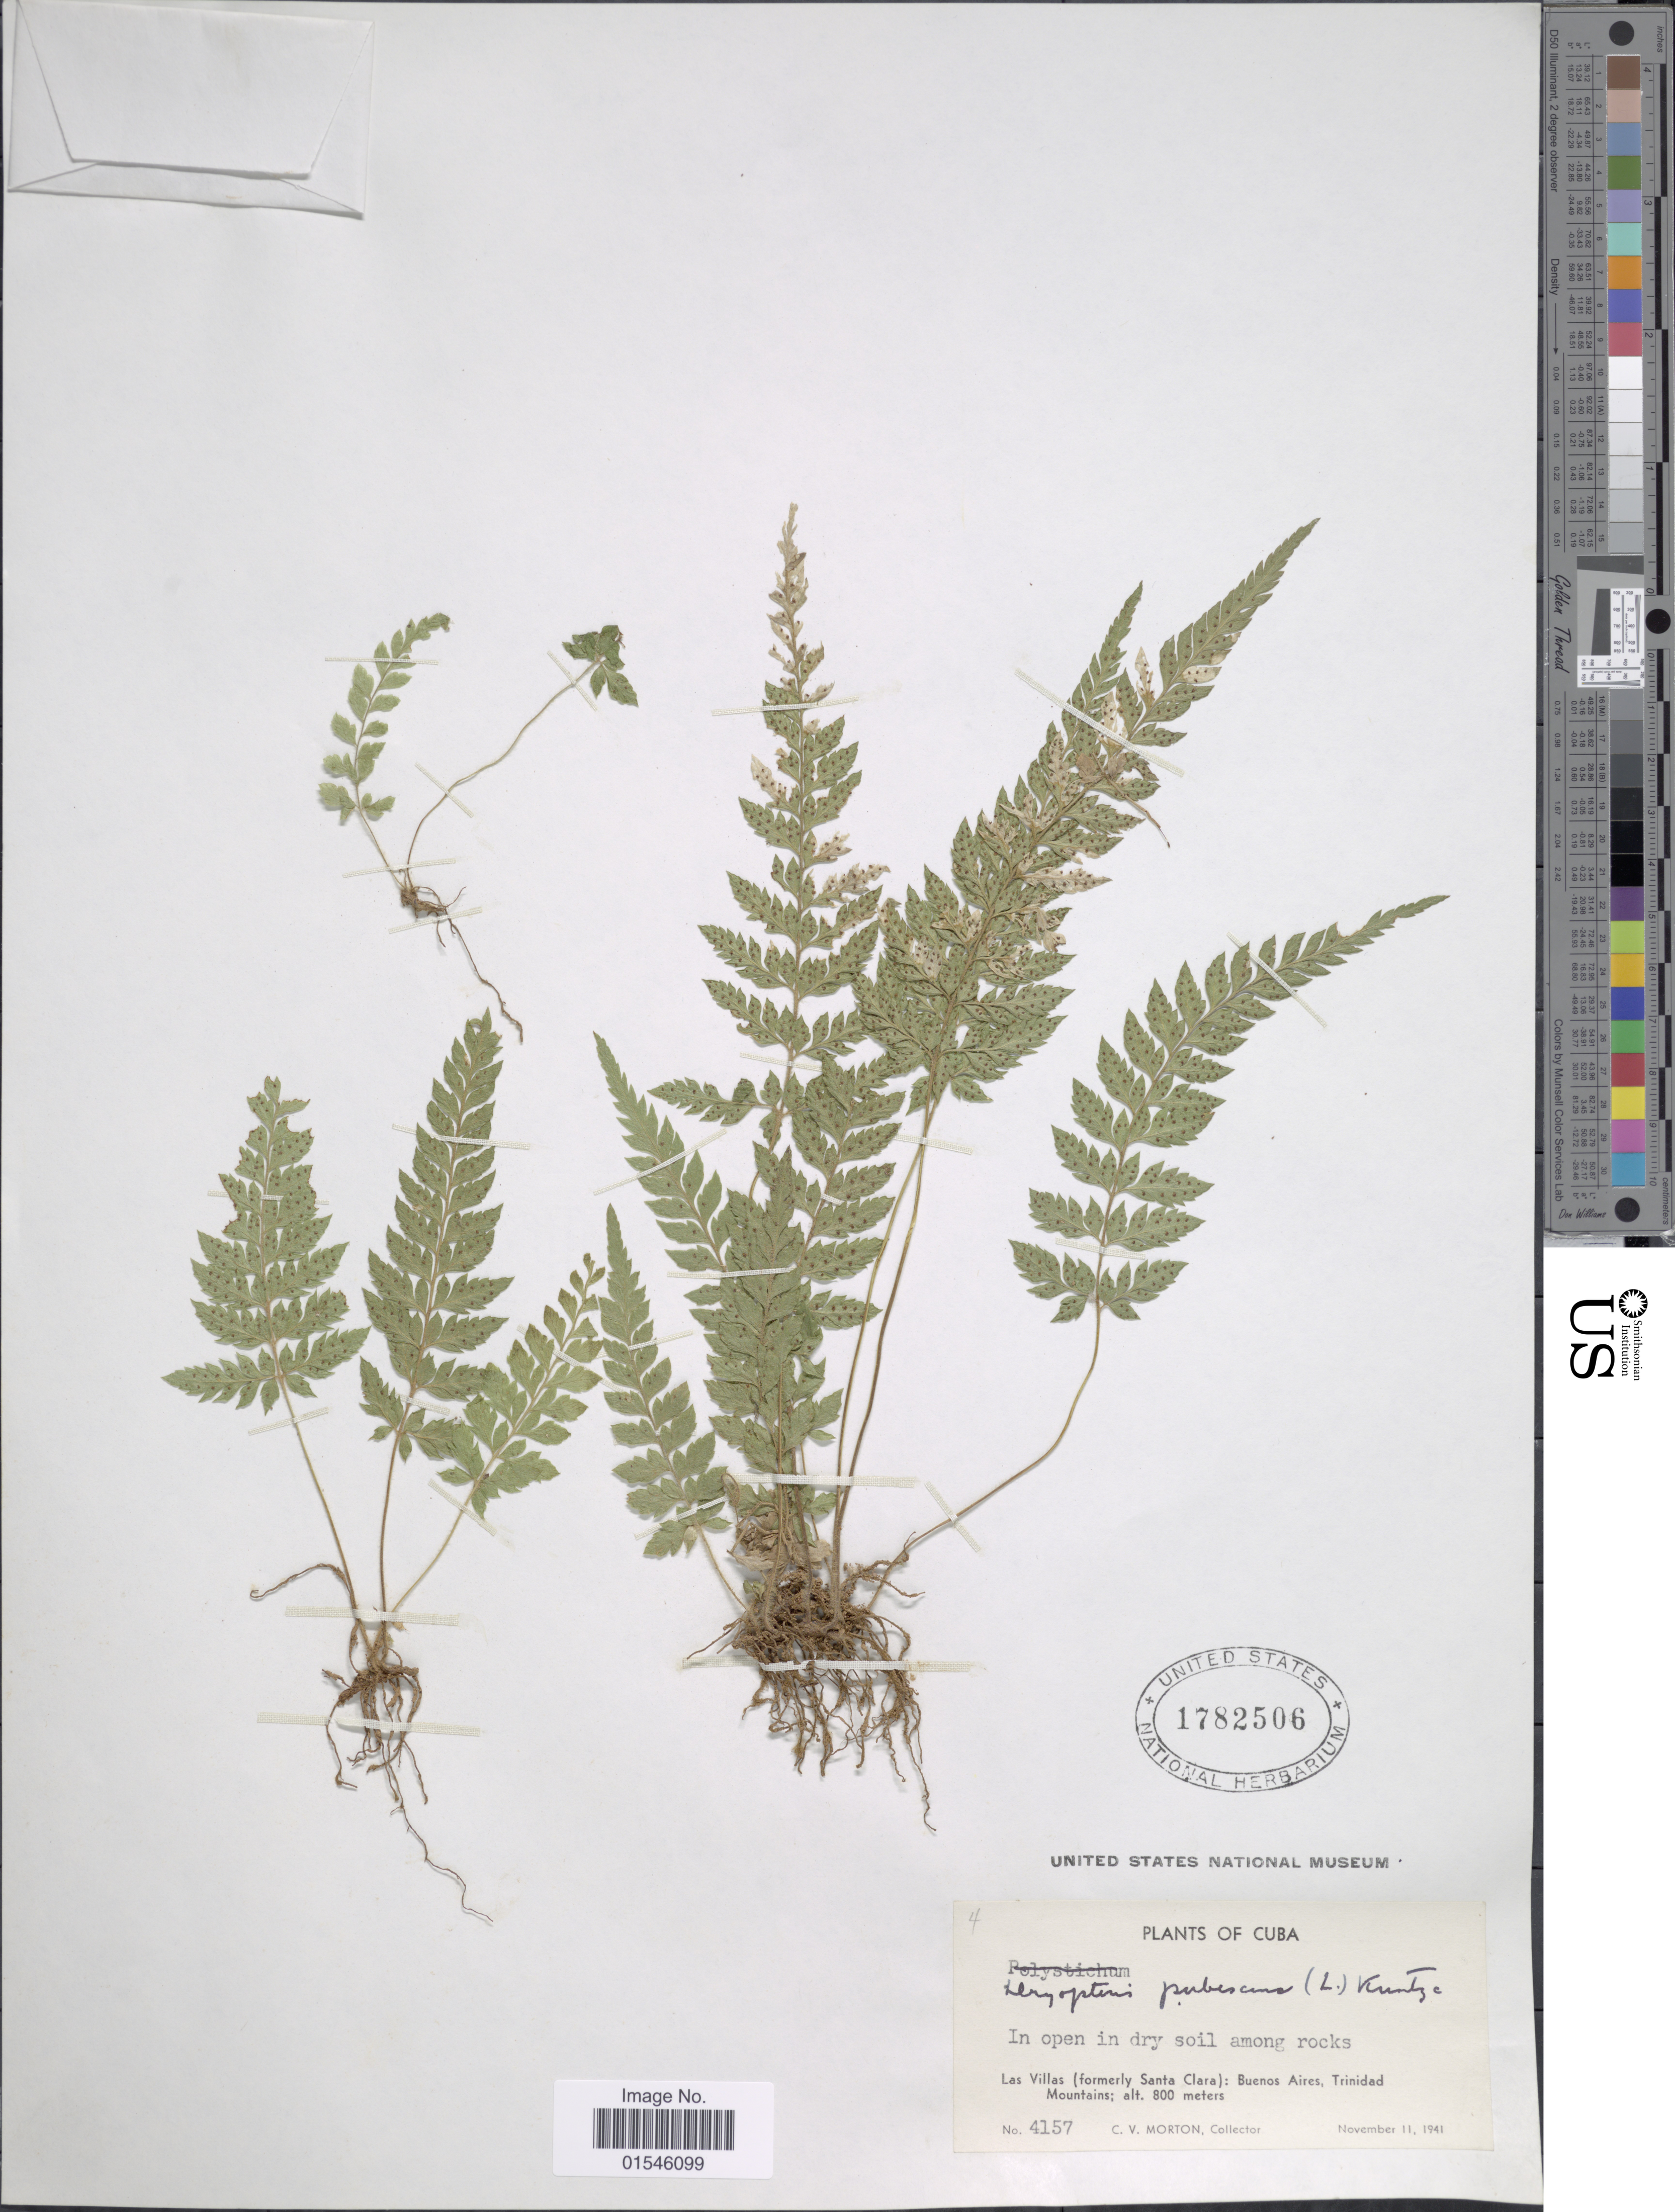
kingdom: Plantae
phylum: Tracheophyta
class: Polypodiopsida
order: Polypodiales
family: Dryopteridaceae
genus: Polystichopsis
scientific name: Polystichopsis pubescens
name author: (L.) C.V. Morton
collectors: C. V. Morton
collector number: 4157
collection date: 1941-11-11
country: Cuba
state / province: Las Villas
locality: In open in dry soil among rocks. Las Villas (formerly Santa Clara): Buenos Aires, Trinidad Mountains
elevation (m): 800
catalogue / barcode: US 1782506